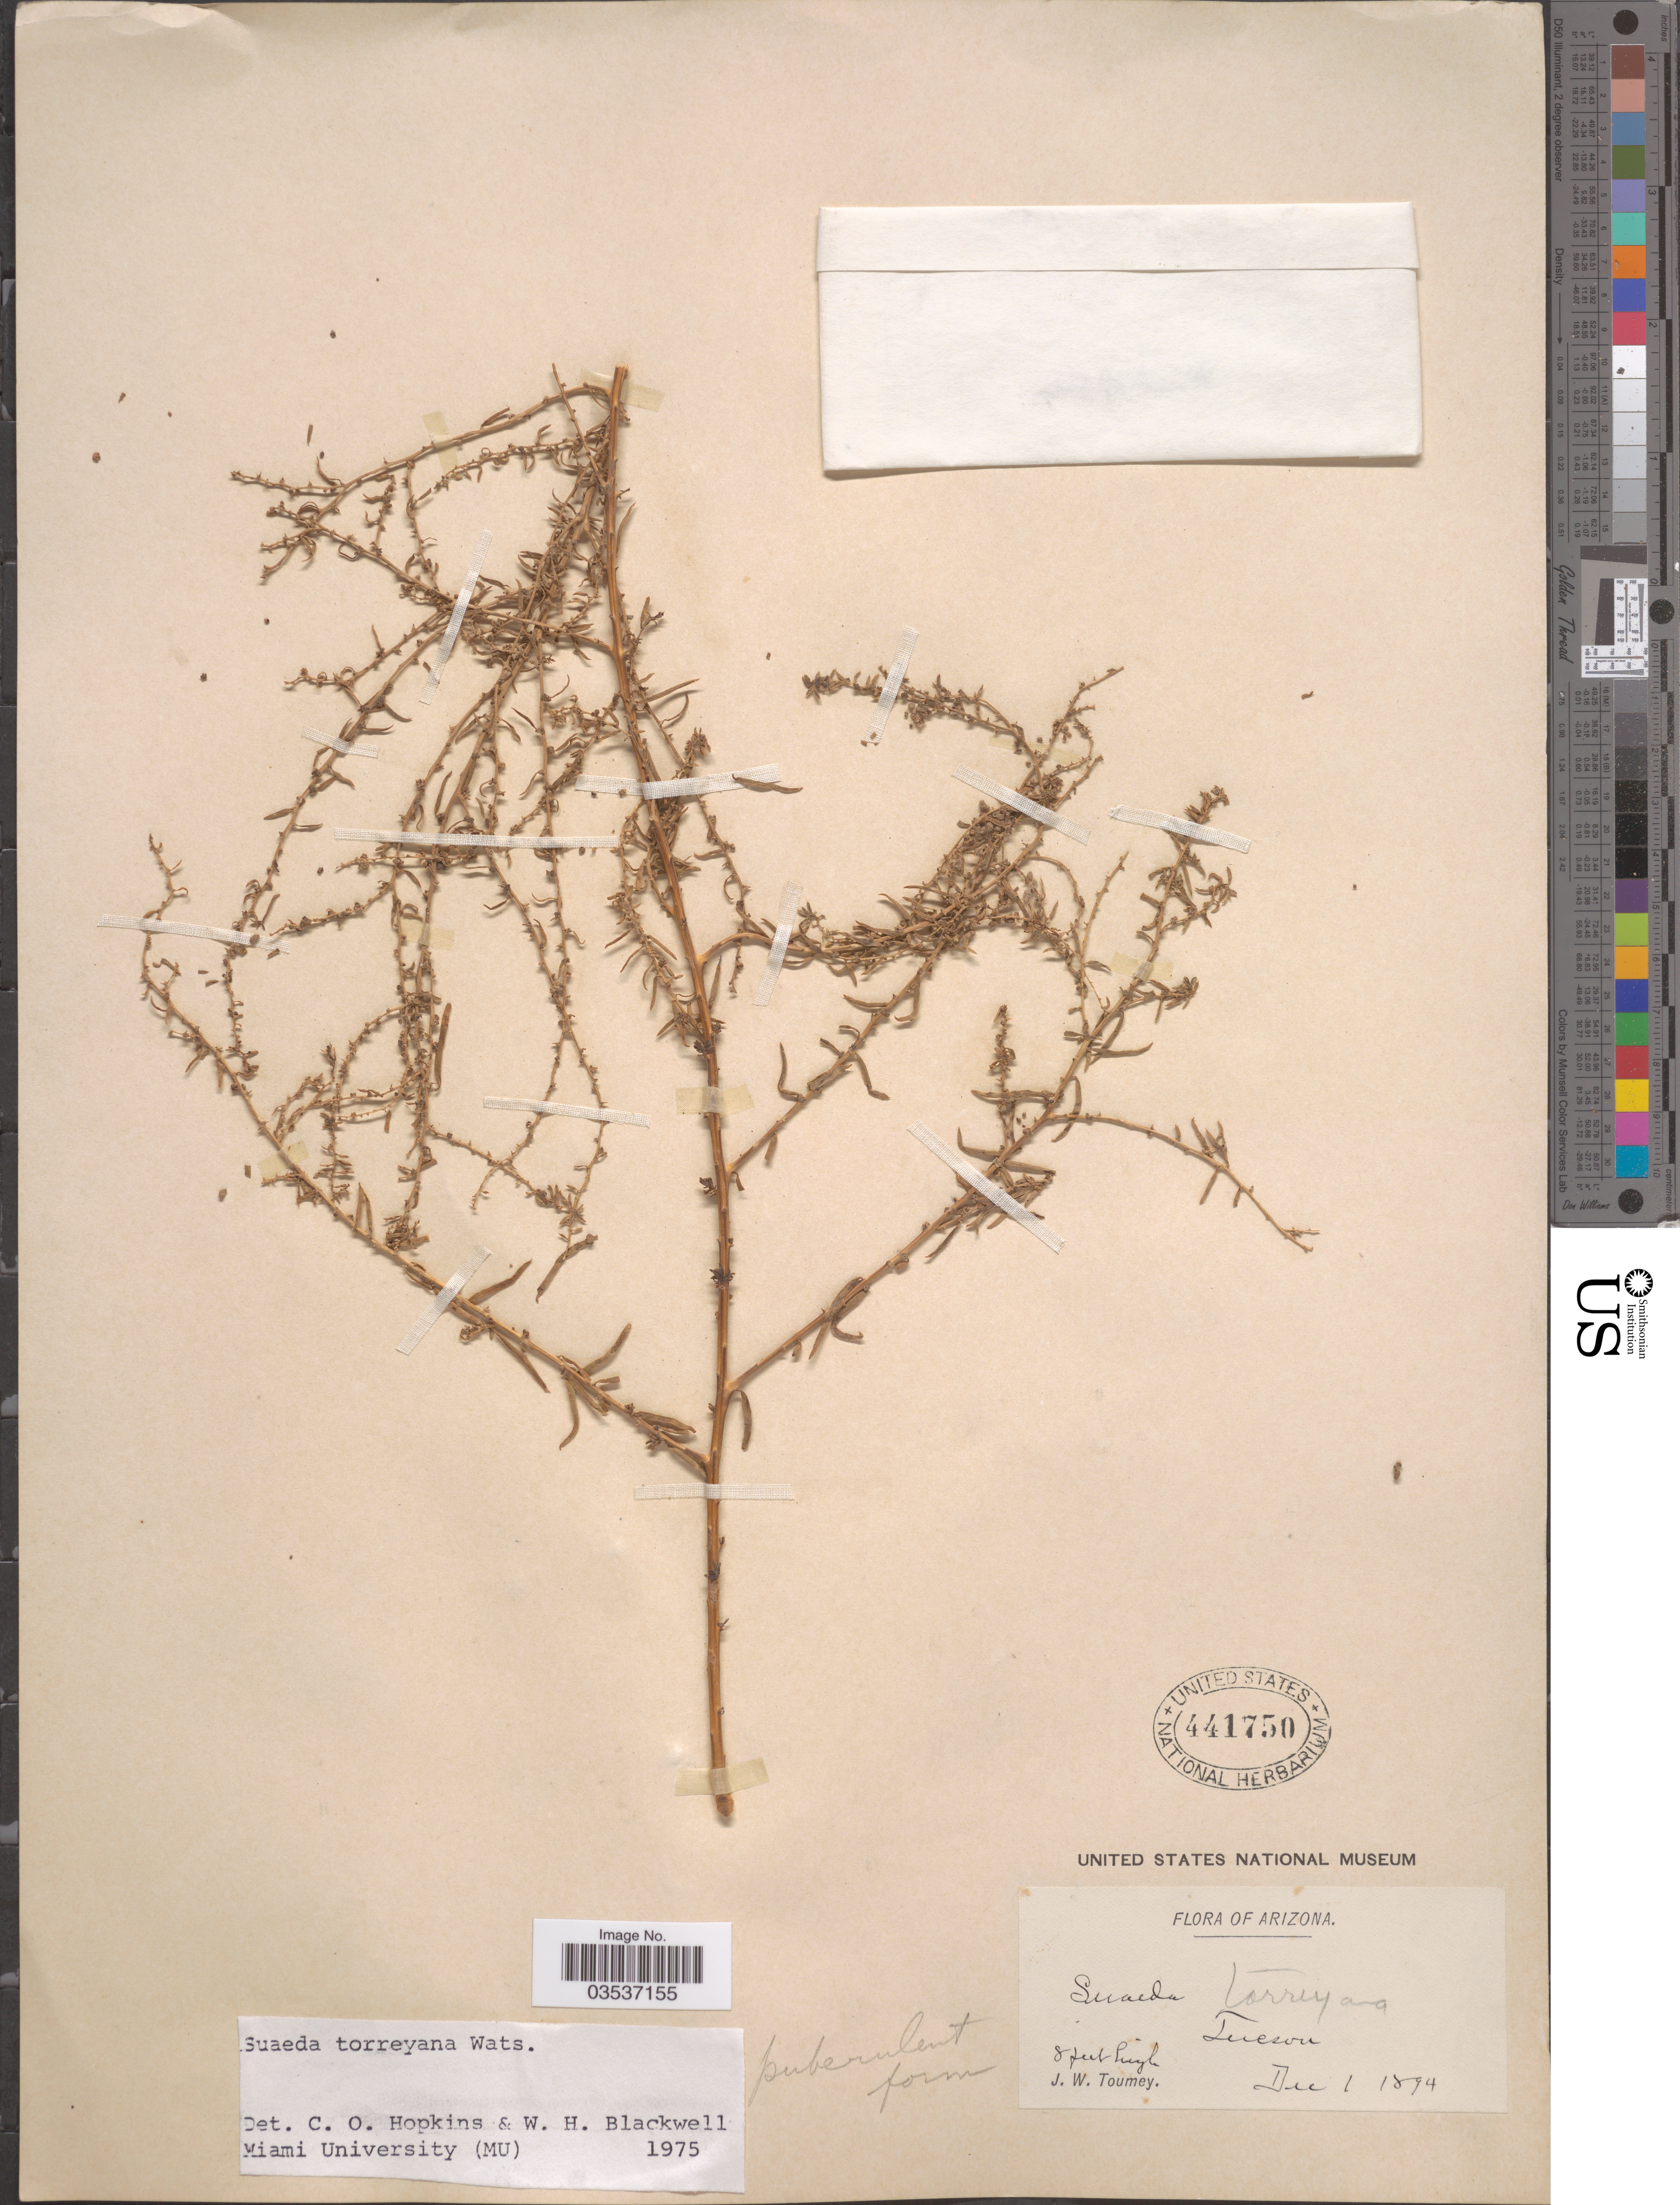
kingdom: Plantae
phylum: Tracheophyta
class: Magnoliopsida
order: Caryophyllales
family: Amaranthaceae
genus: Suaeda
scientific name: Suaeda torreyana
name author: S. Watson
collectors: J. W. Toumey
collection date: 1894-12-01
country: United States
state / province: Arizona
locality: Tucson.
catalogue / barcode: US 441750